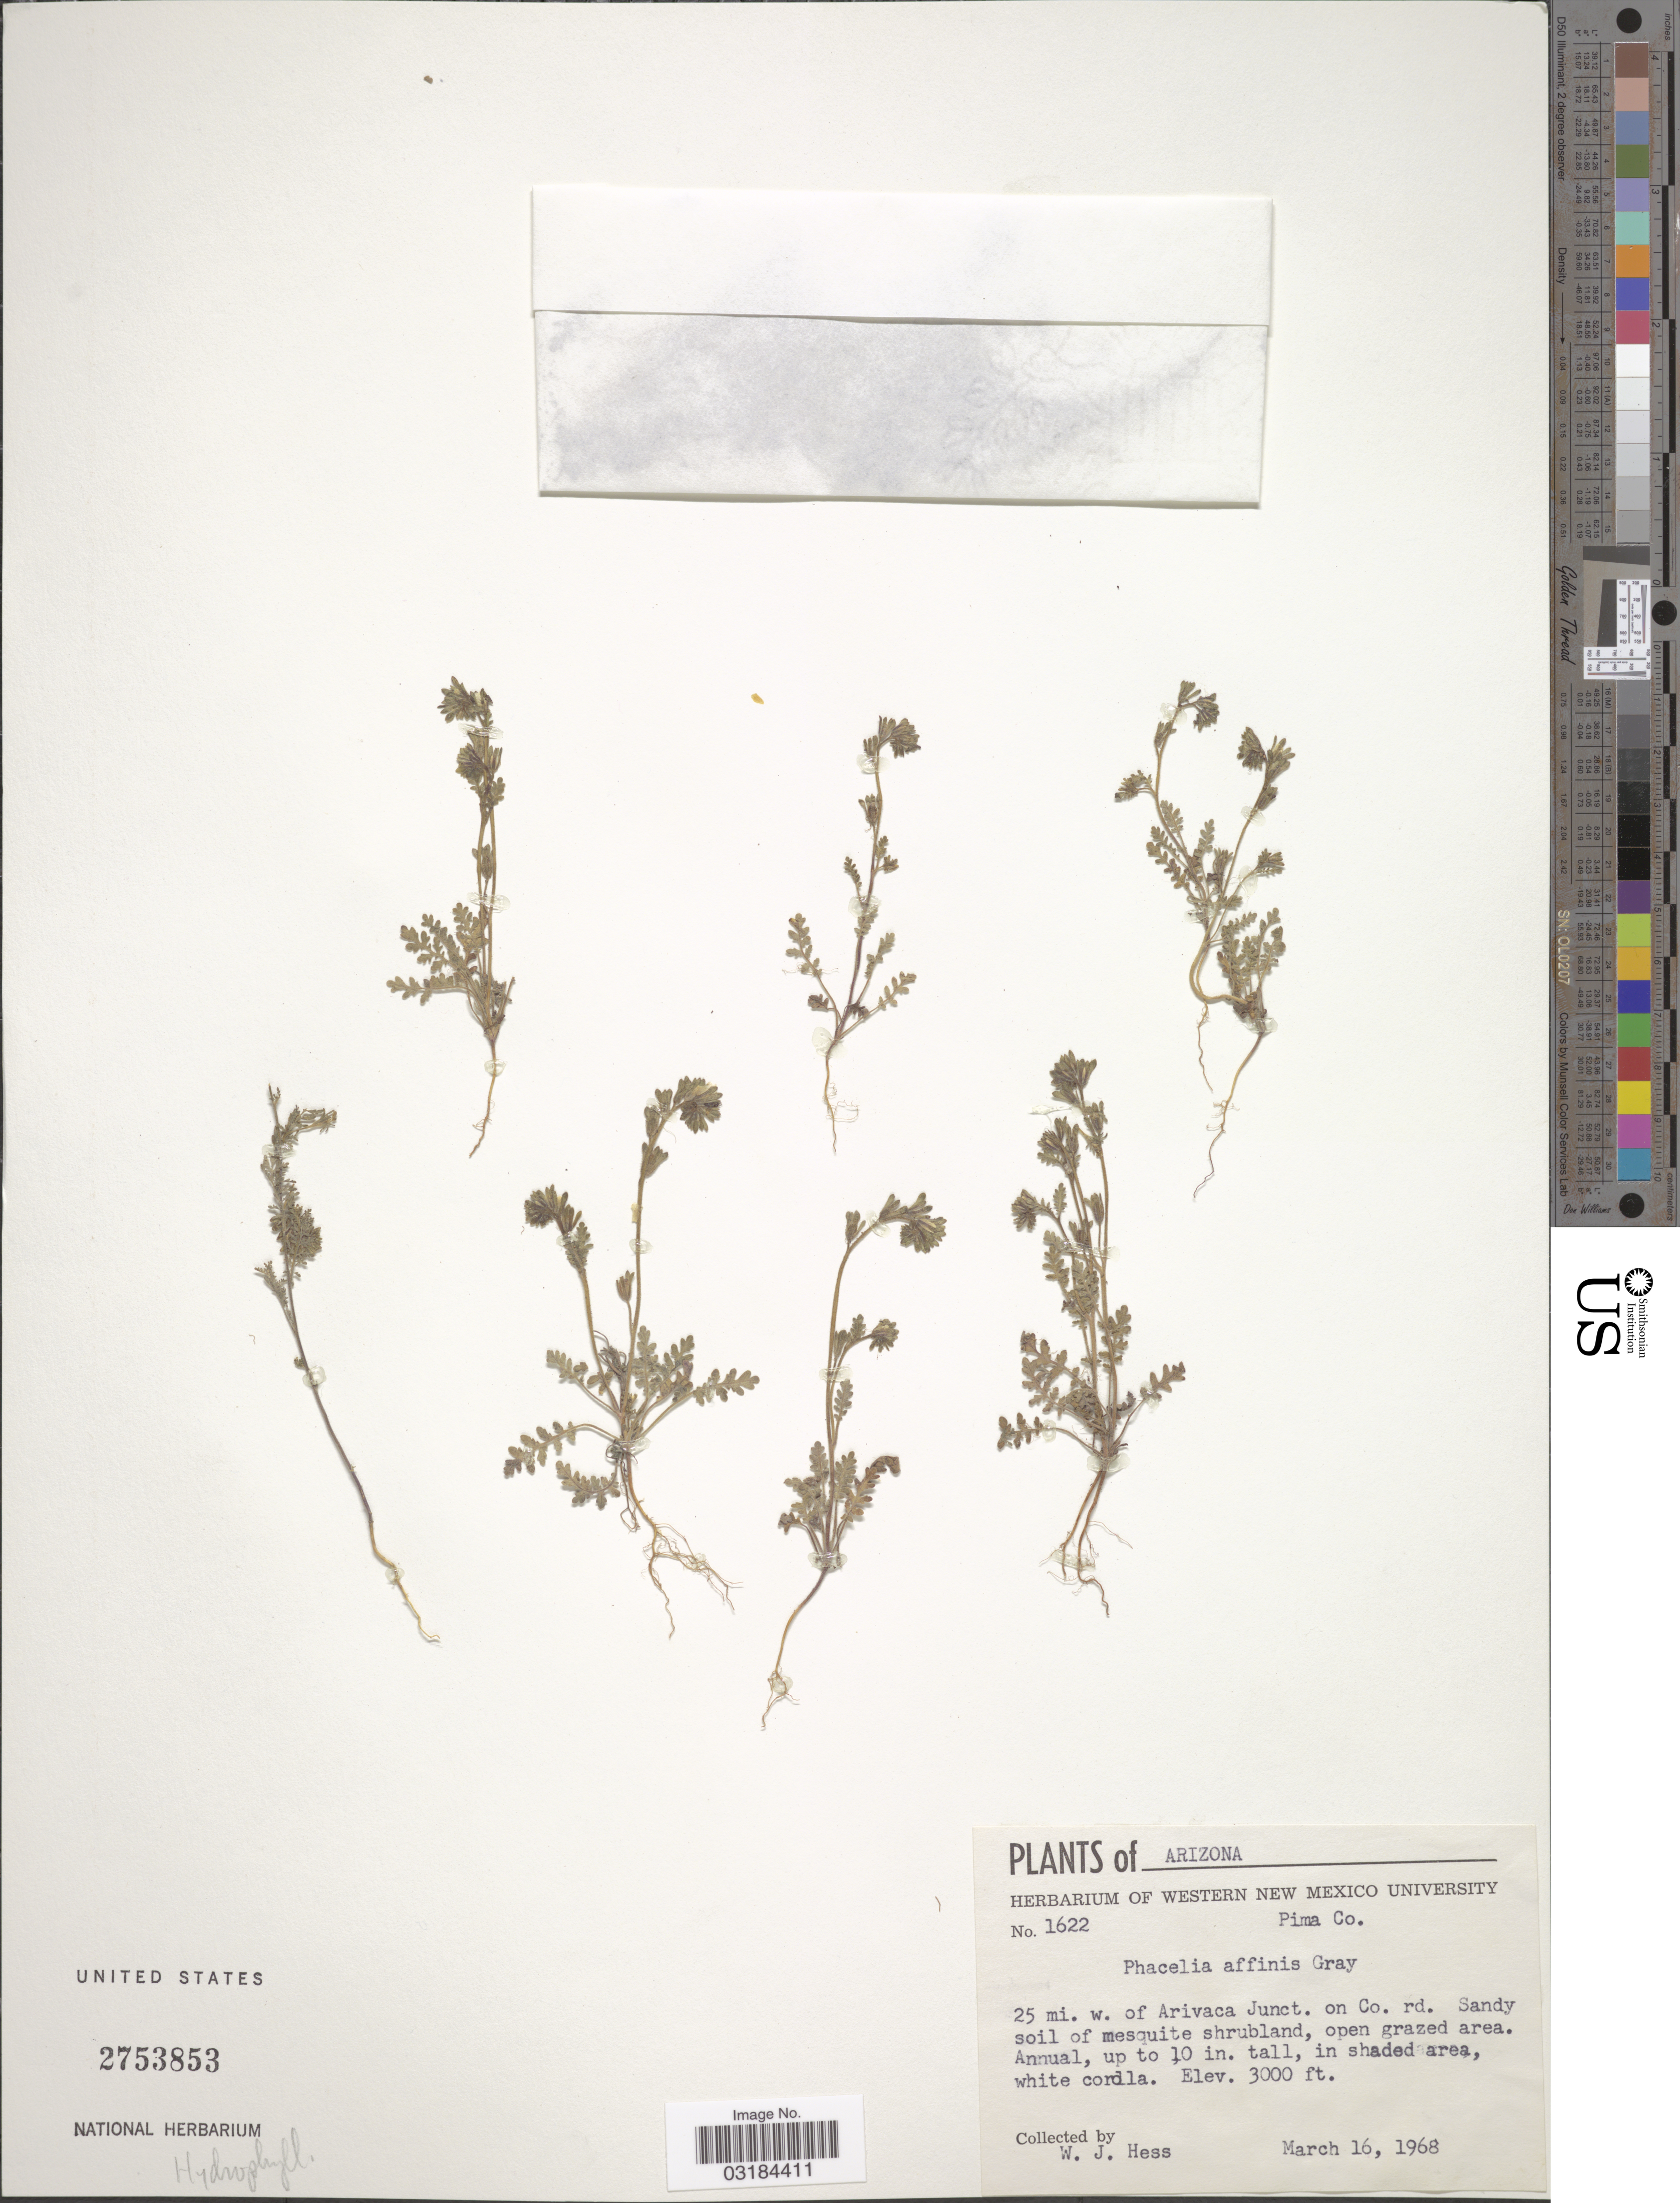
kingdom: Plantae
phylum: Tracheophyta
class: Magnoliopsida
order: Boraginales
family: Hydrophyllaceae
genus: Phacelia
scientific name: Phacelia affinis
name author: A. Gray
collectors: W. Hess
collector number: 1622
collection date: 1968-03-16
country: United States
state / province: Arizona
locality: Pima Co. 25 mi. w. of Arivaca Junct. on Co. rd.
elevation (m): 914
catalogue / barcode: US 2753853